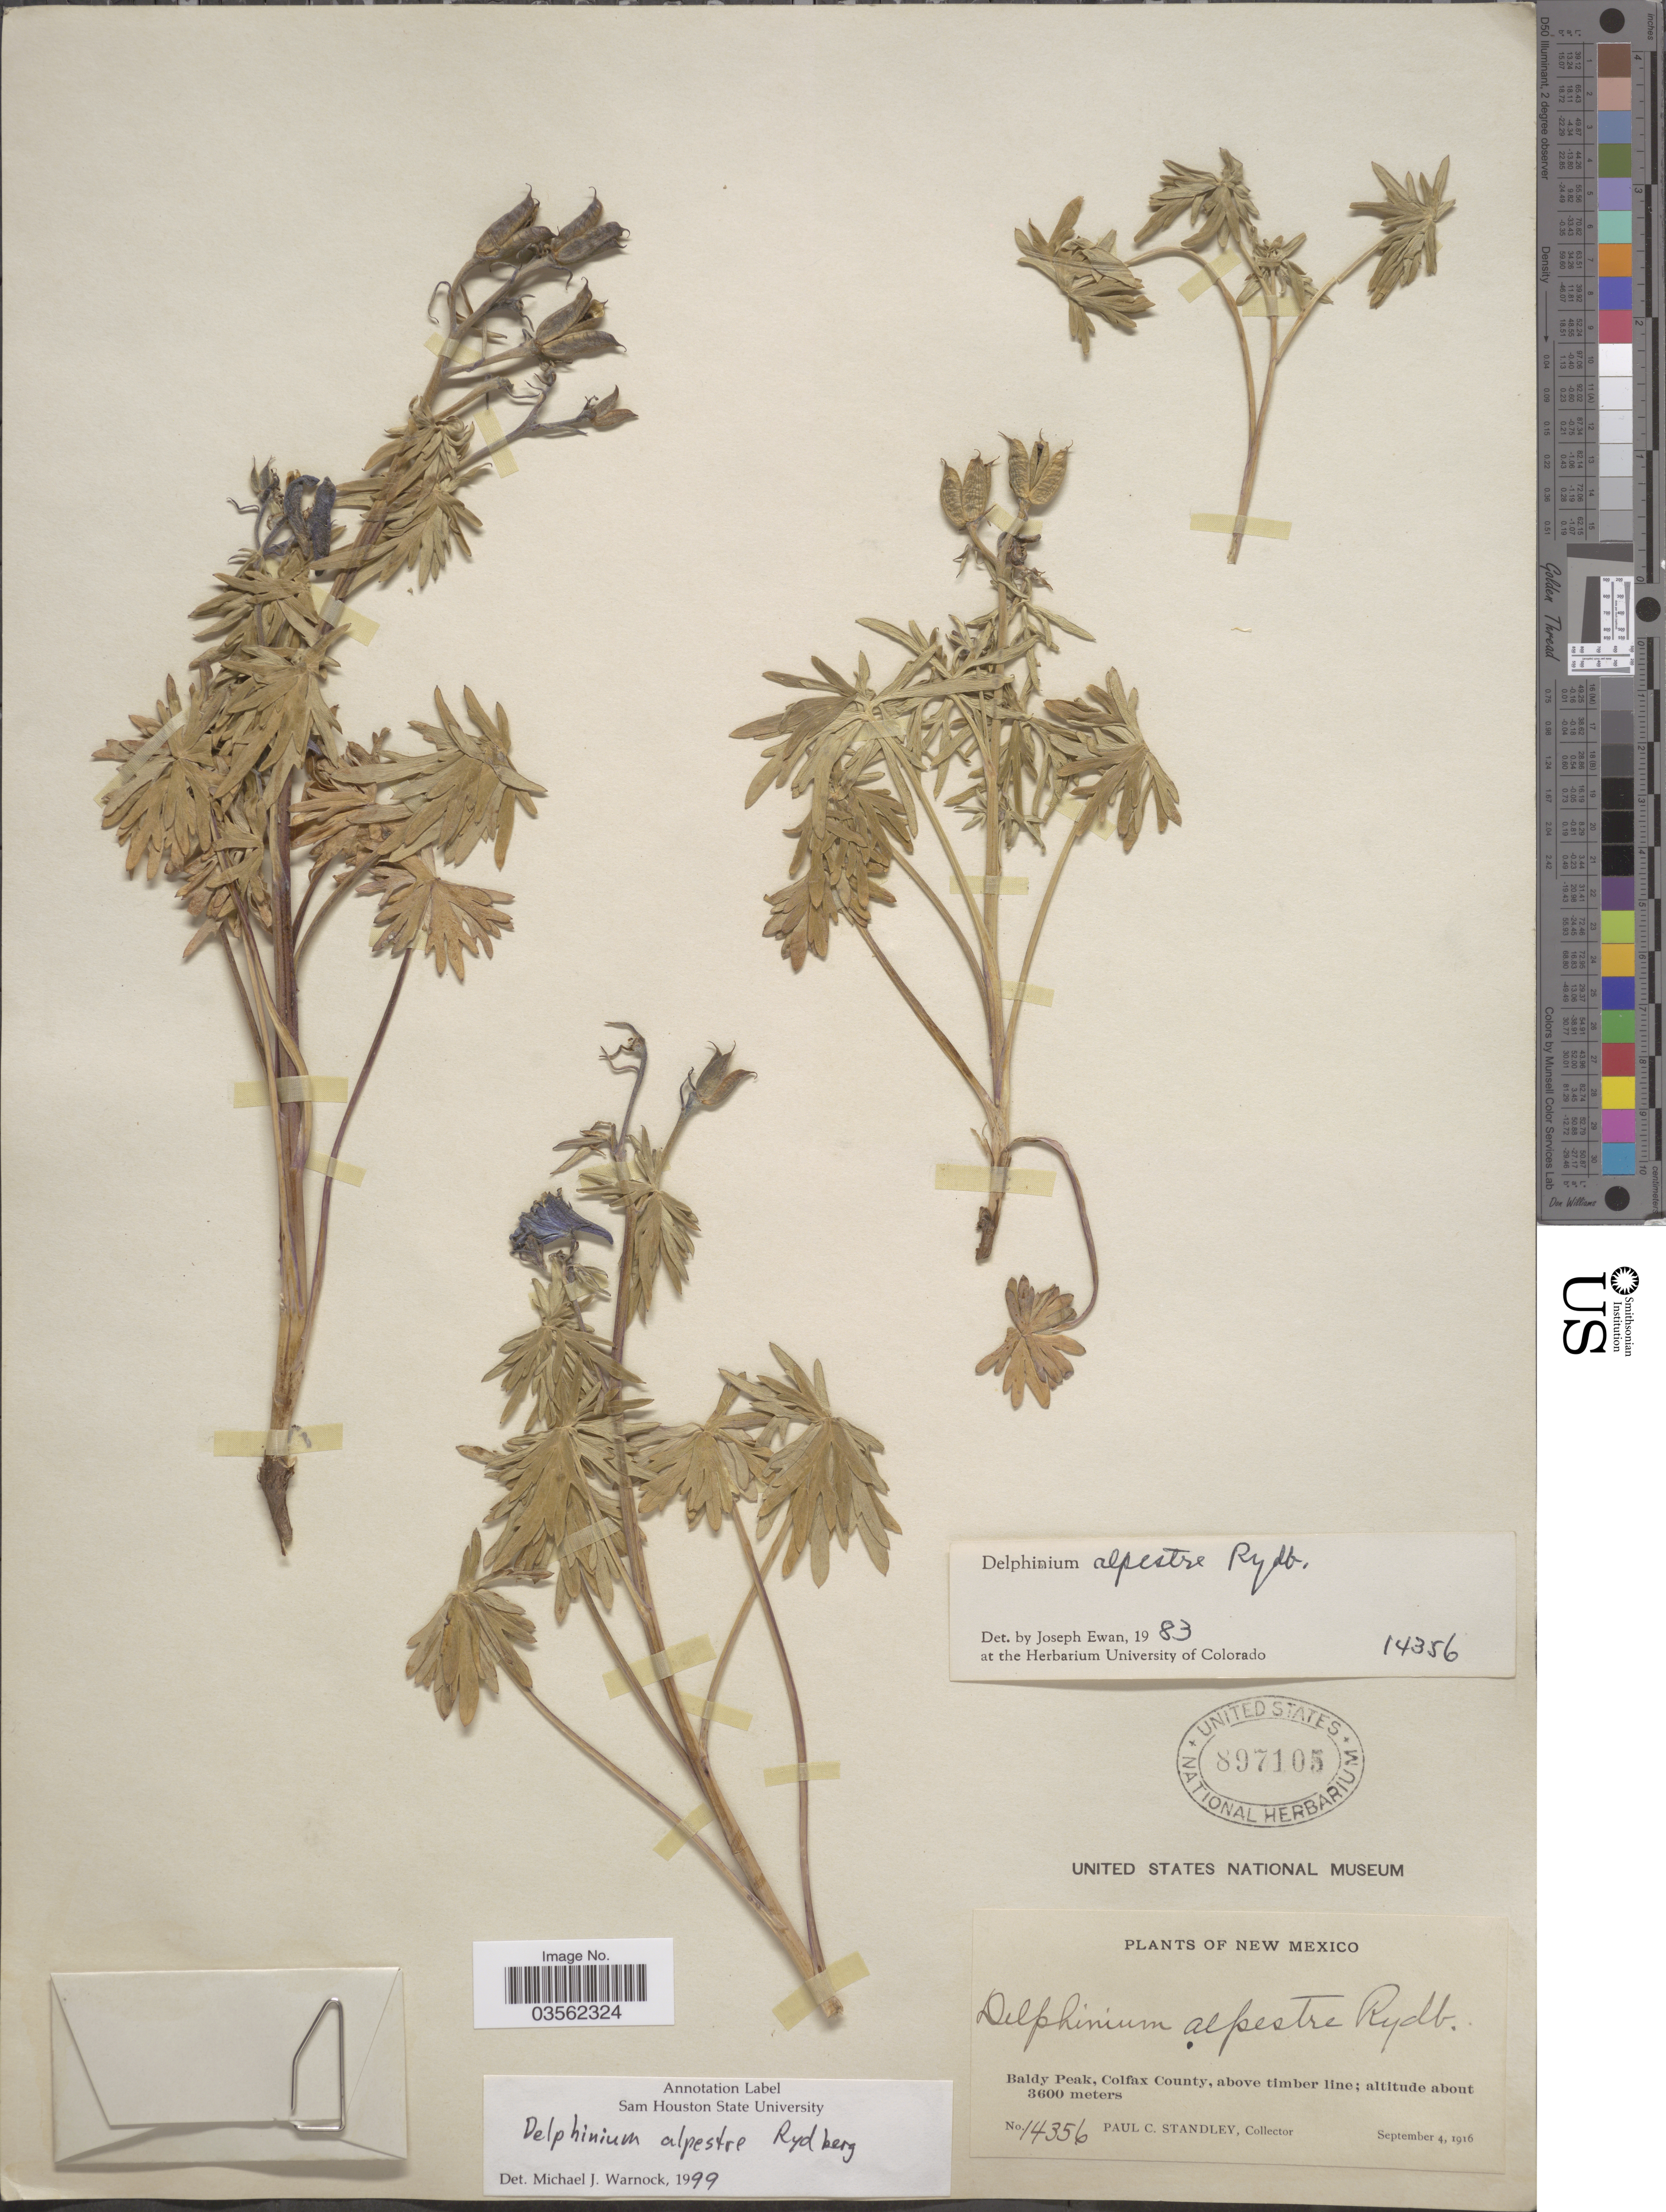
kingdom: Plantae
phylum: Tracheophyta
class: Magnoliopsida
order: Ranunculales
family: Ranunculaceae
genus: Delphinium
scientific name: Delphinium alpestre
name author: Rydb.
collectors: P. C. Standley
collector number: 14356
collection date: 1916-09-04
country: United States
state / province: New Mexico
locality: Baldy Peak, Colfax County, above timber line.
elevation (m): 3600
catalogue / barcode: US 897105